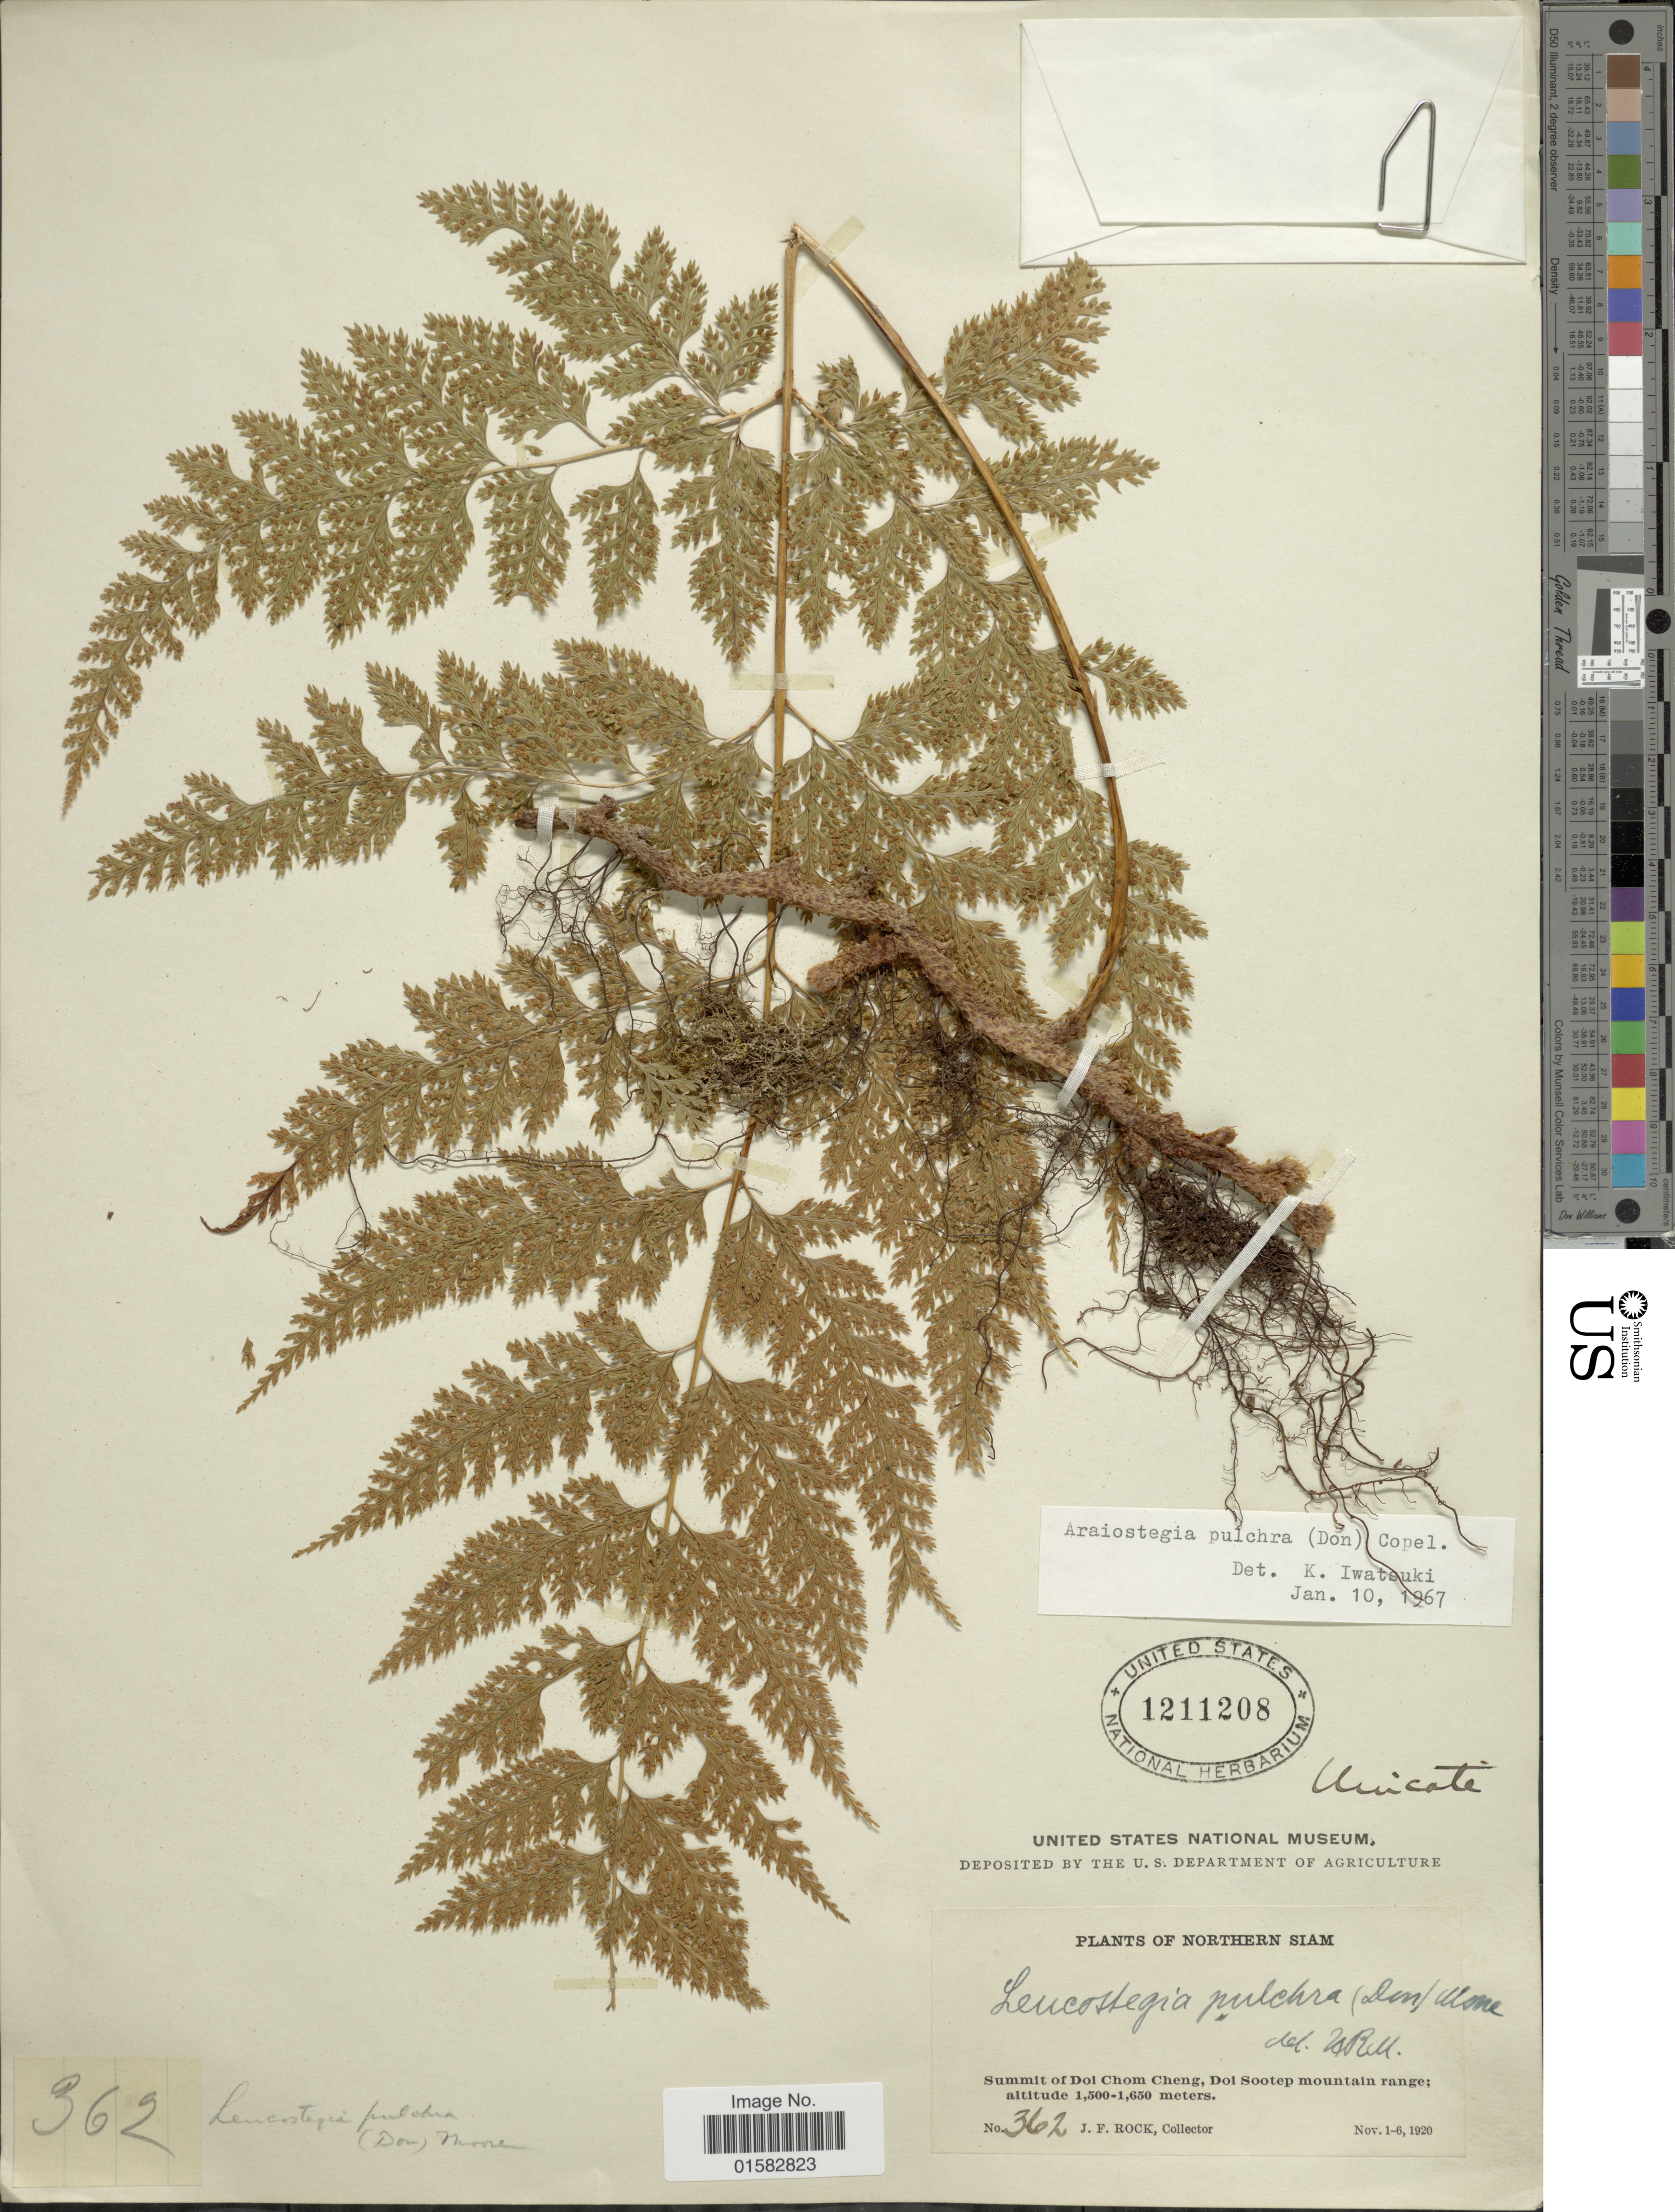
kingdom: Plantae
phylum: Tracheophyta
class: Polypodiopsida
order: Polypodiales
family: Davalliaceae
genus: Davallia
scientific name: Davallia pulchra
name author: D. Don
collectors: J. Rock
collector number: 362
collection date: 1920-11-01/1920-11-06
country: Thailand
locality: Northern Siam, Summint of Doi Chom Cheng, Doi Sootep mountains range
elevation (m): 1500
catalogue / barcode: US 1211208